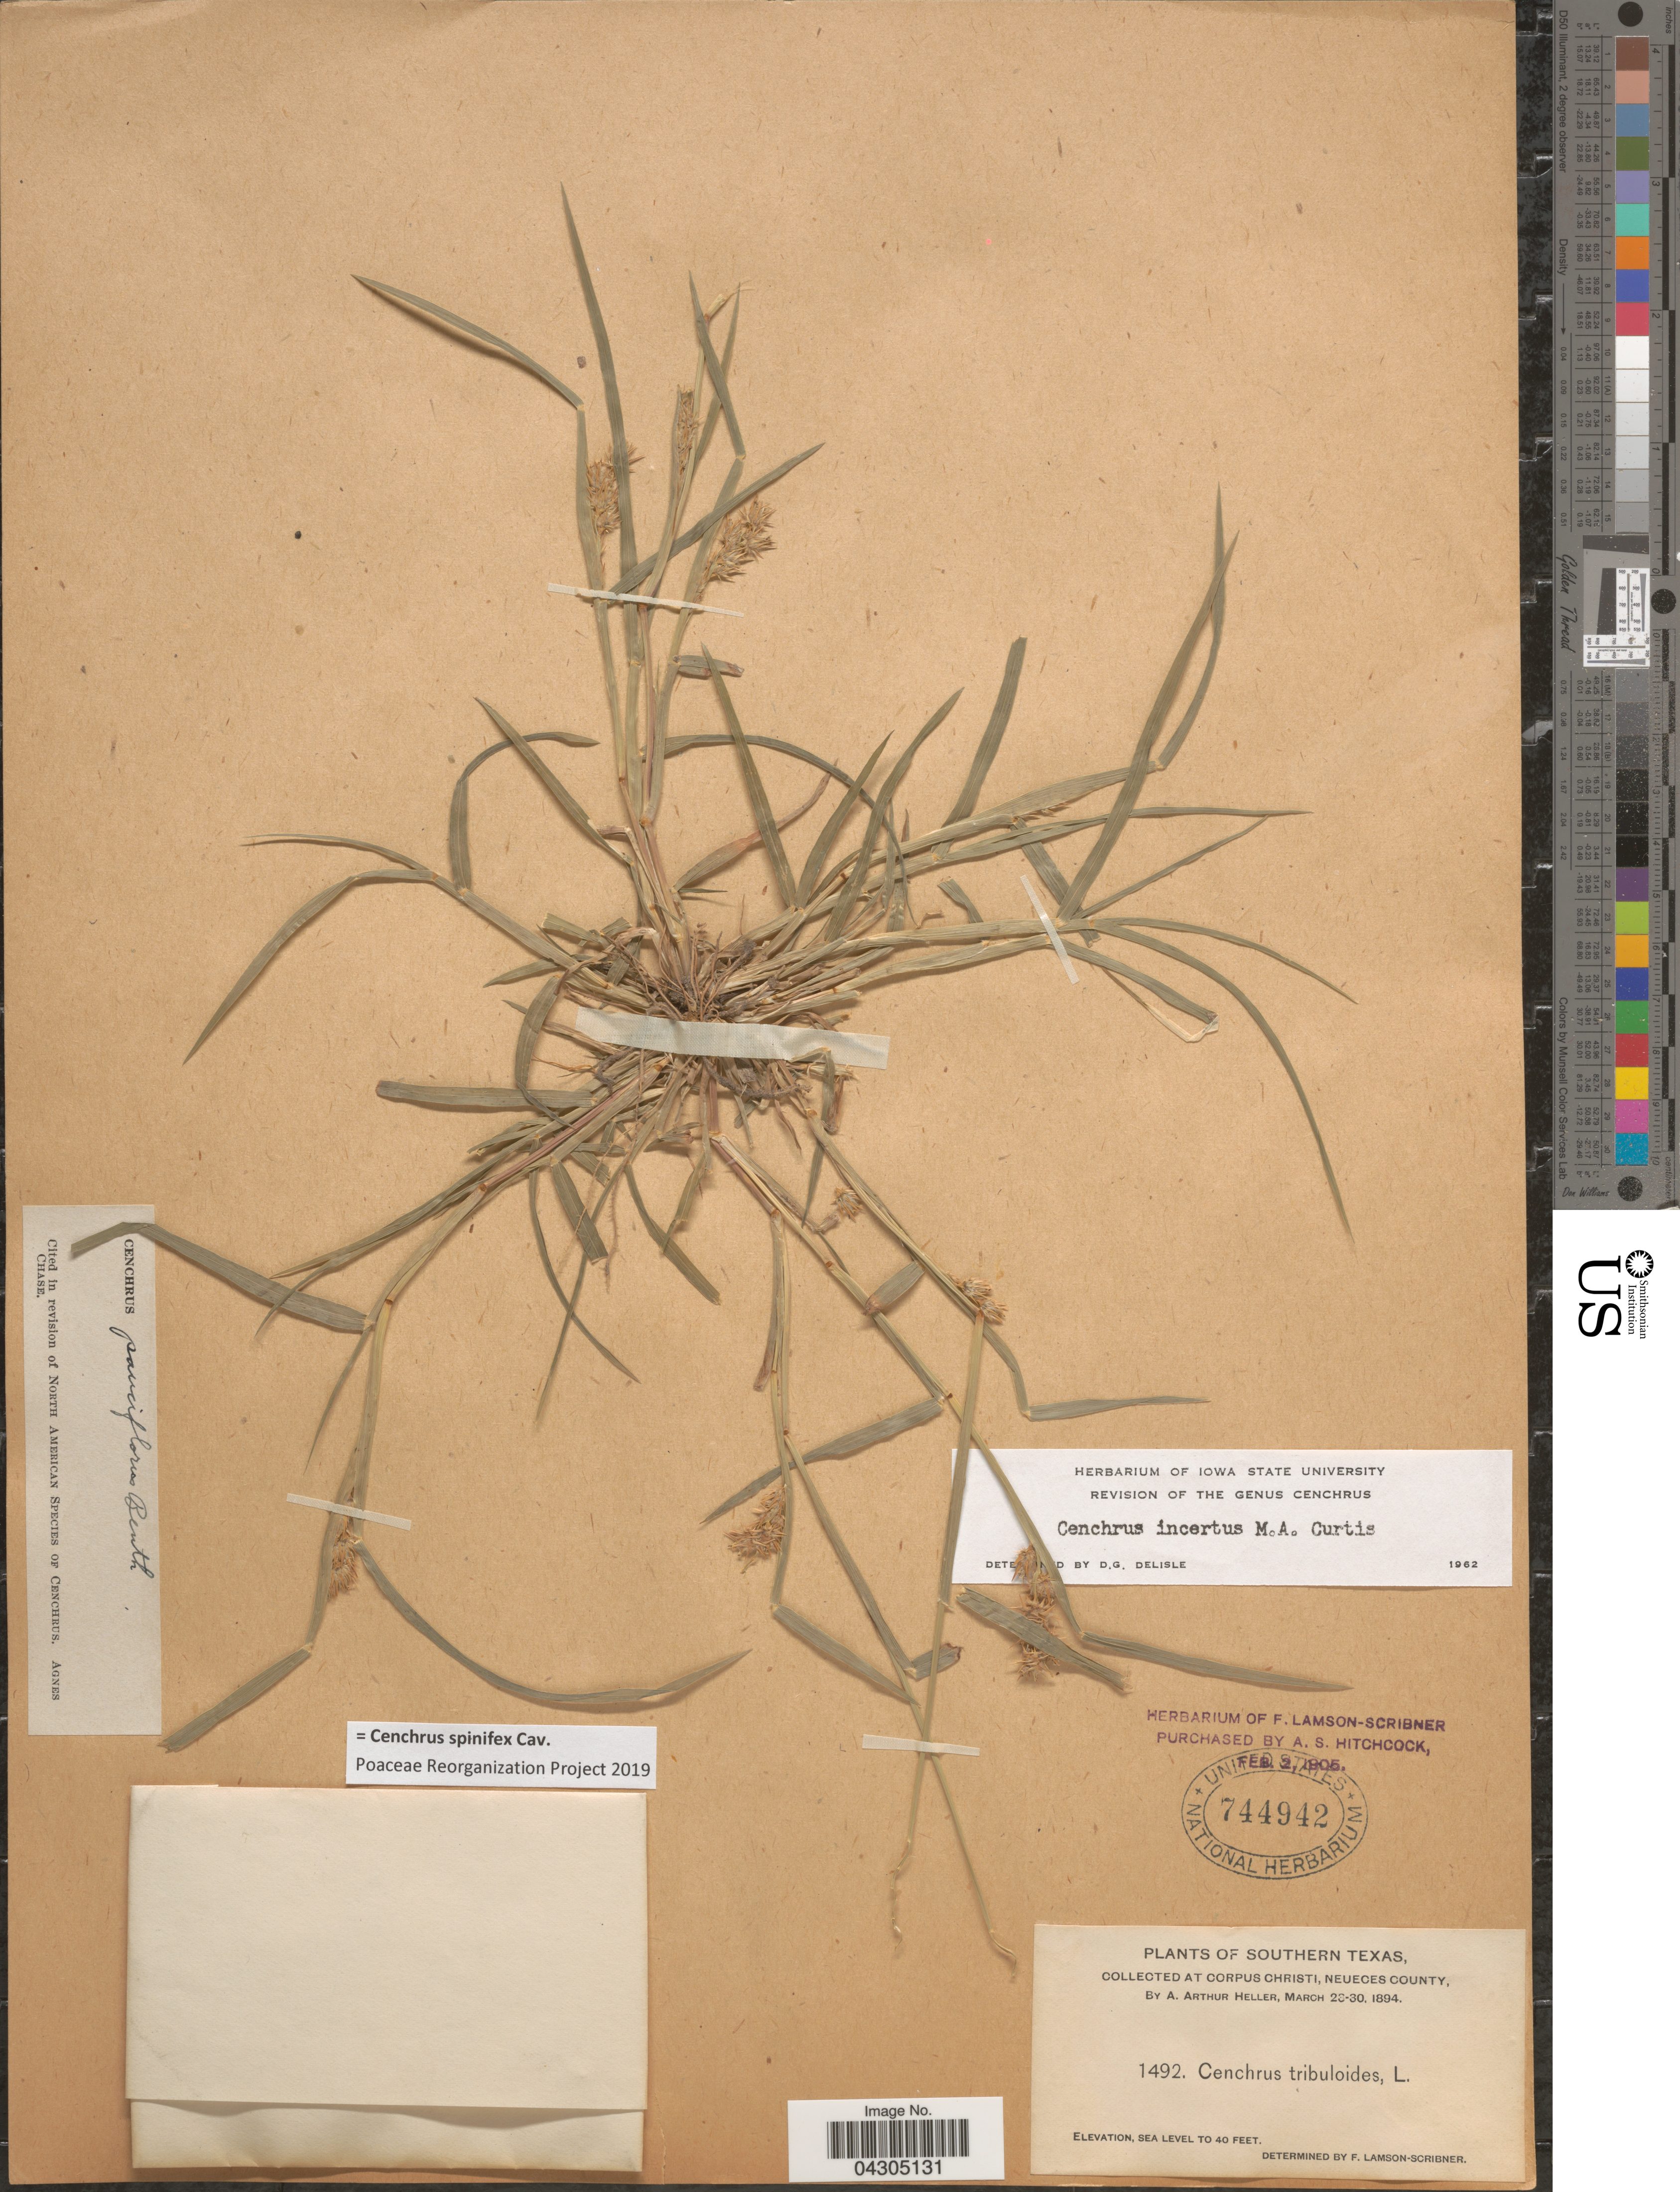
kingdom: Plantae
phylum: Tracheophyta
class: Liliopsida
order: Poales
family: Poaceae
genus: Cenchrus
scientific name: Cenchrus spinifex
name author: Cav.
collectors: A. A. Heller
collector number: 1492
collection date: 1894-03-28/1894-03-30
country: United States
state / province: Texas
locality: Southern Texas. At Corpus Christi, Neueces County.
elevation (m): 0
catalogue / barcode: US 744942